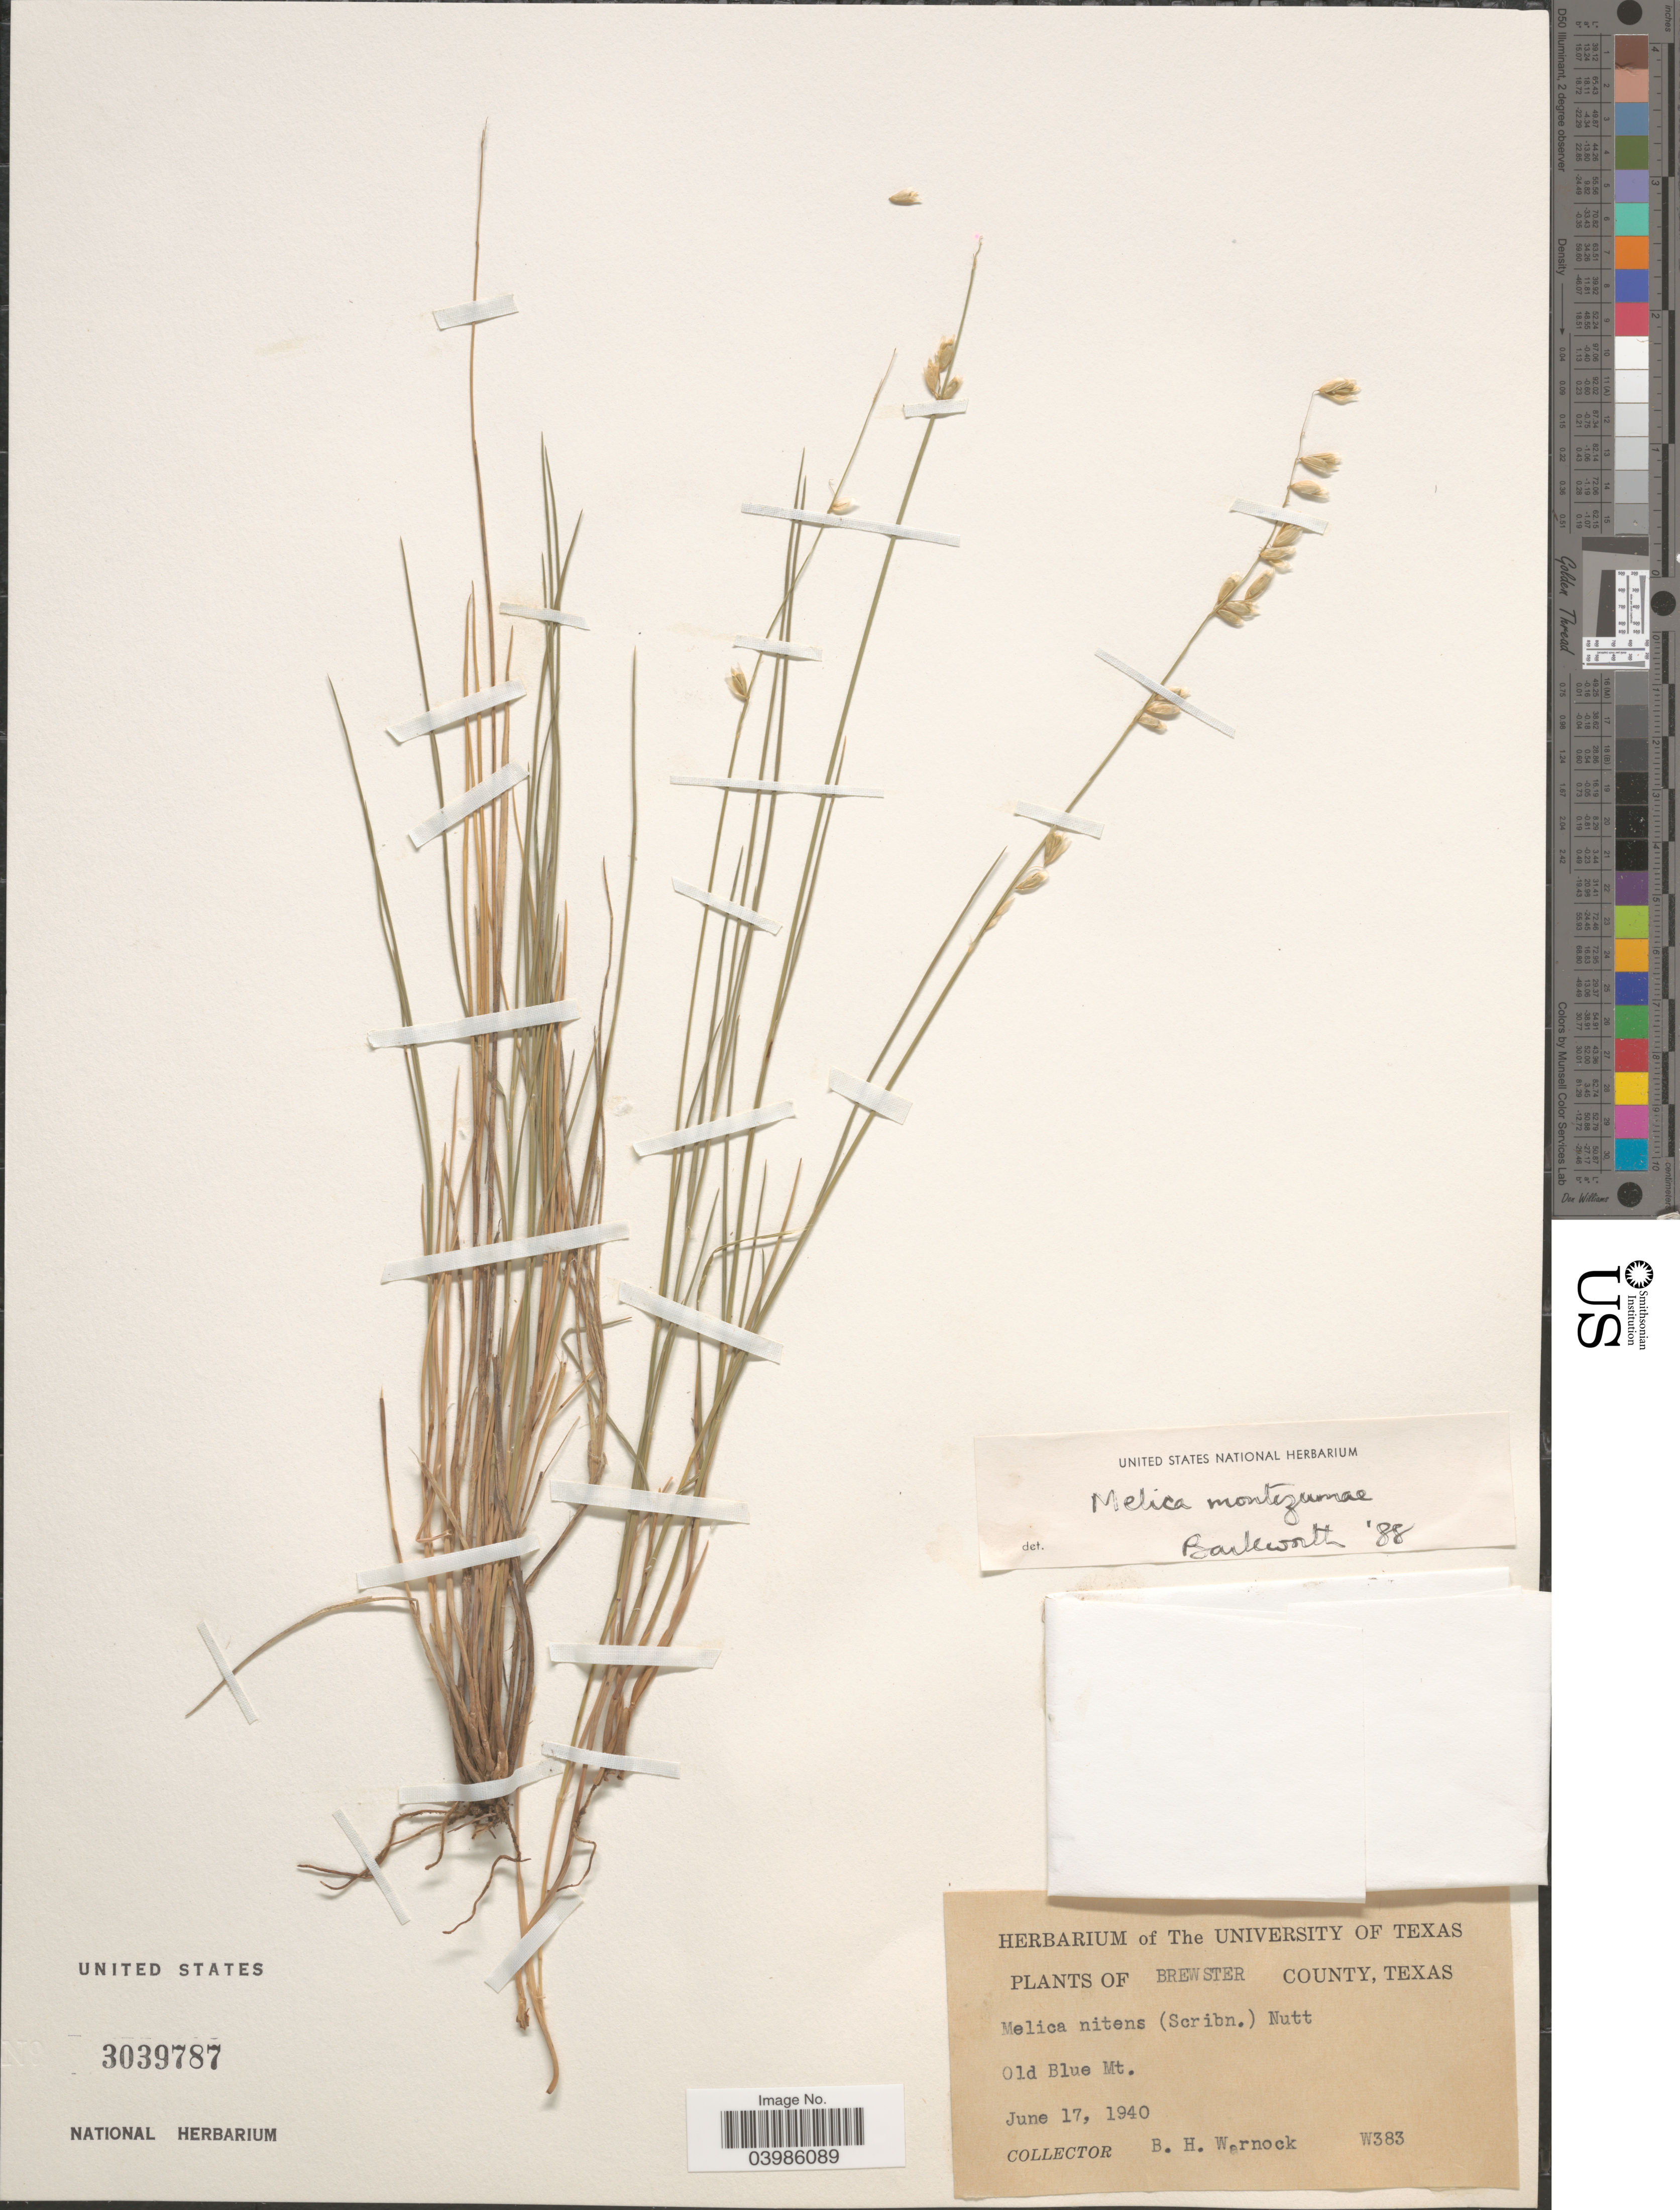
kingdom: Plantae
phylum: Tracheophyta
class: Liliopsida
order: Poales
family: Poaceae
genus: Melica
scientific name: Melica montezumae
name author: Piper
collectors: B. H. Warnock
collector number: W383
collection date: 1940-06-17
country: United States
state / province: Texas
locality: Brewster County. Old Blue Mt.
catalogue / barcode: US 3039787